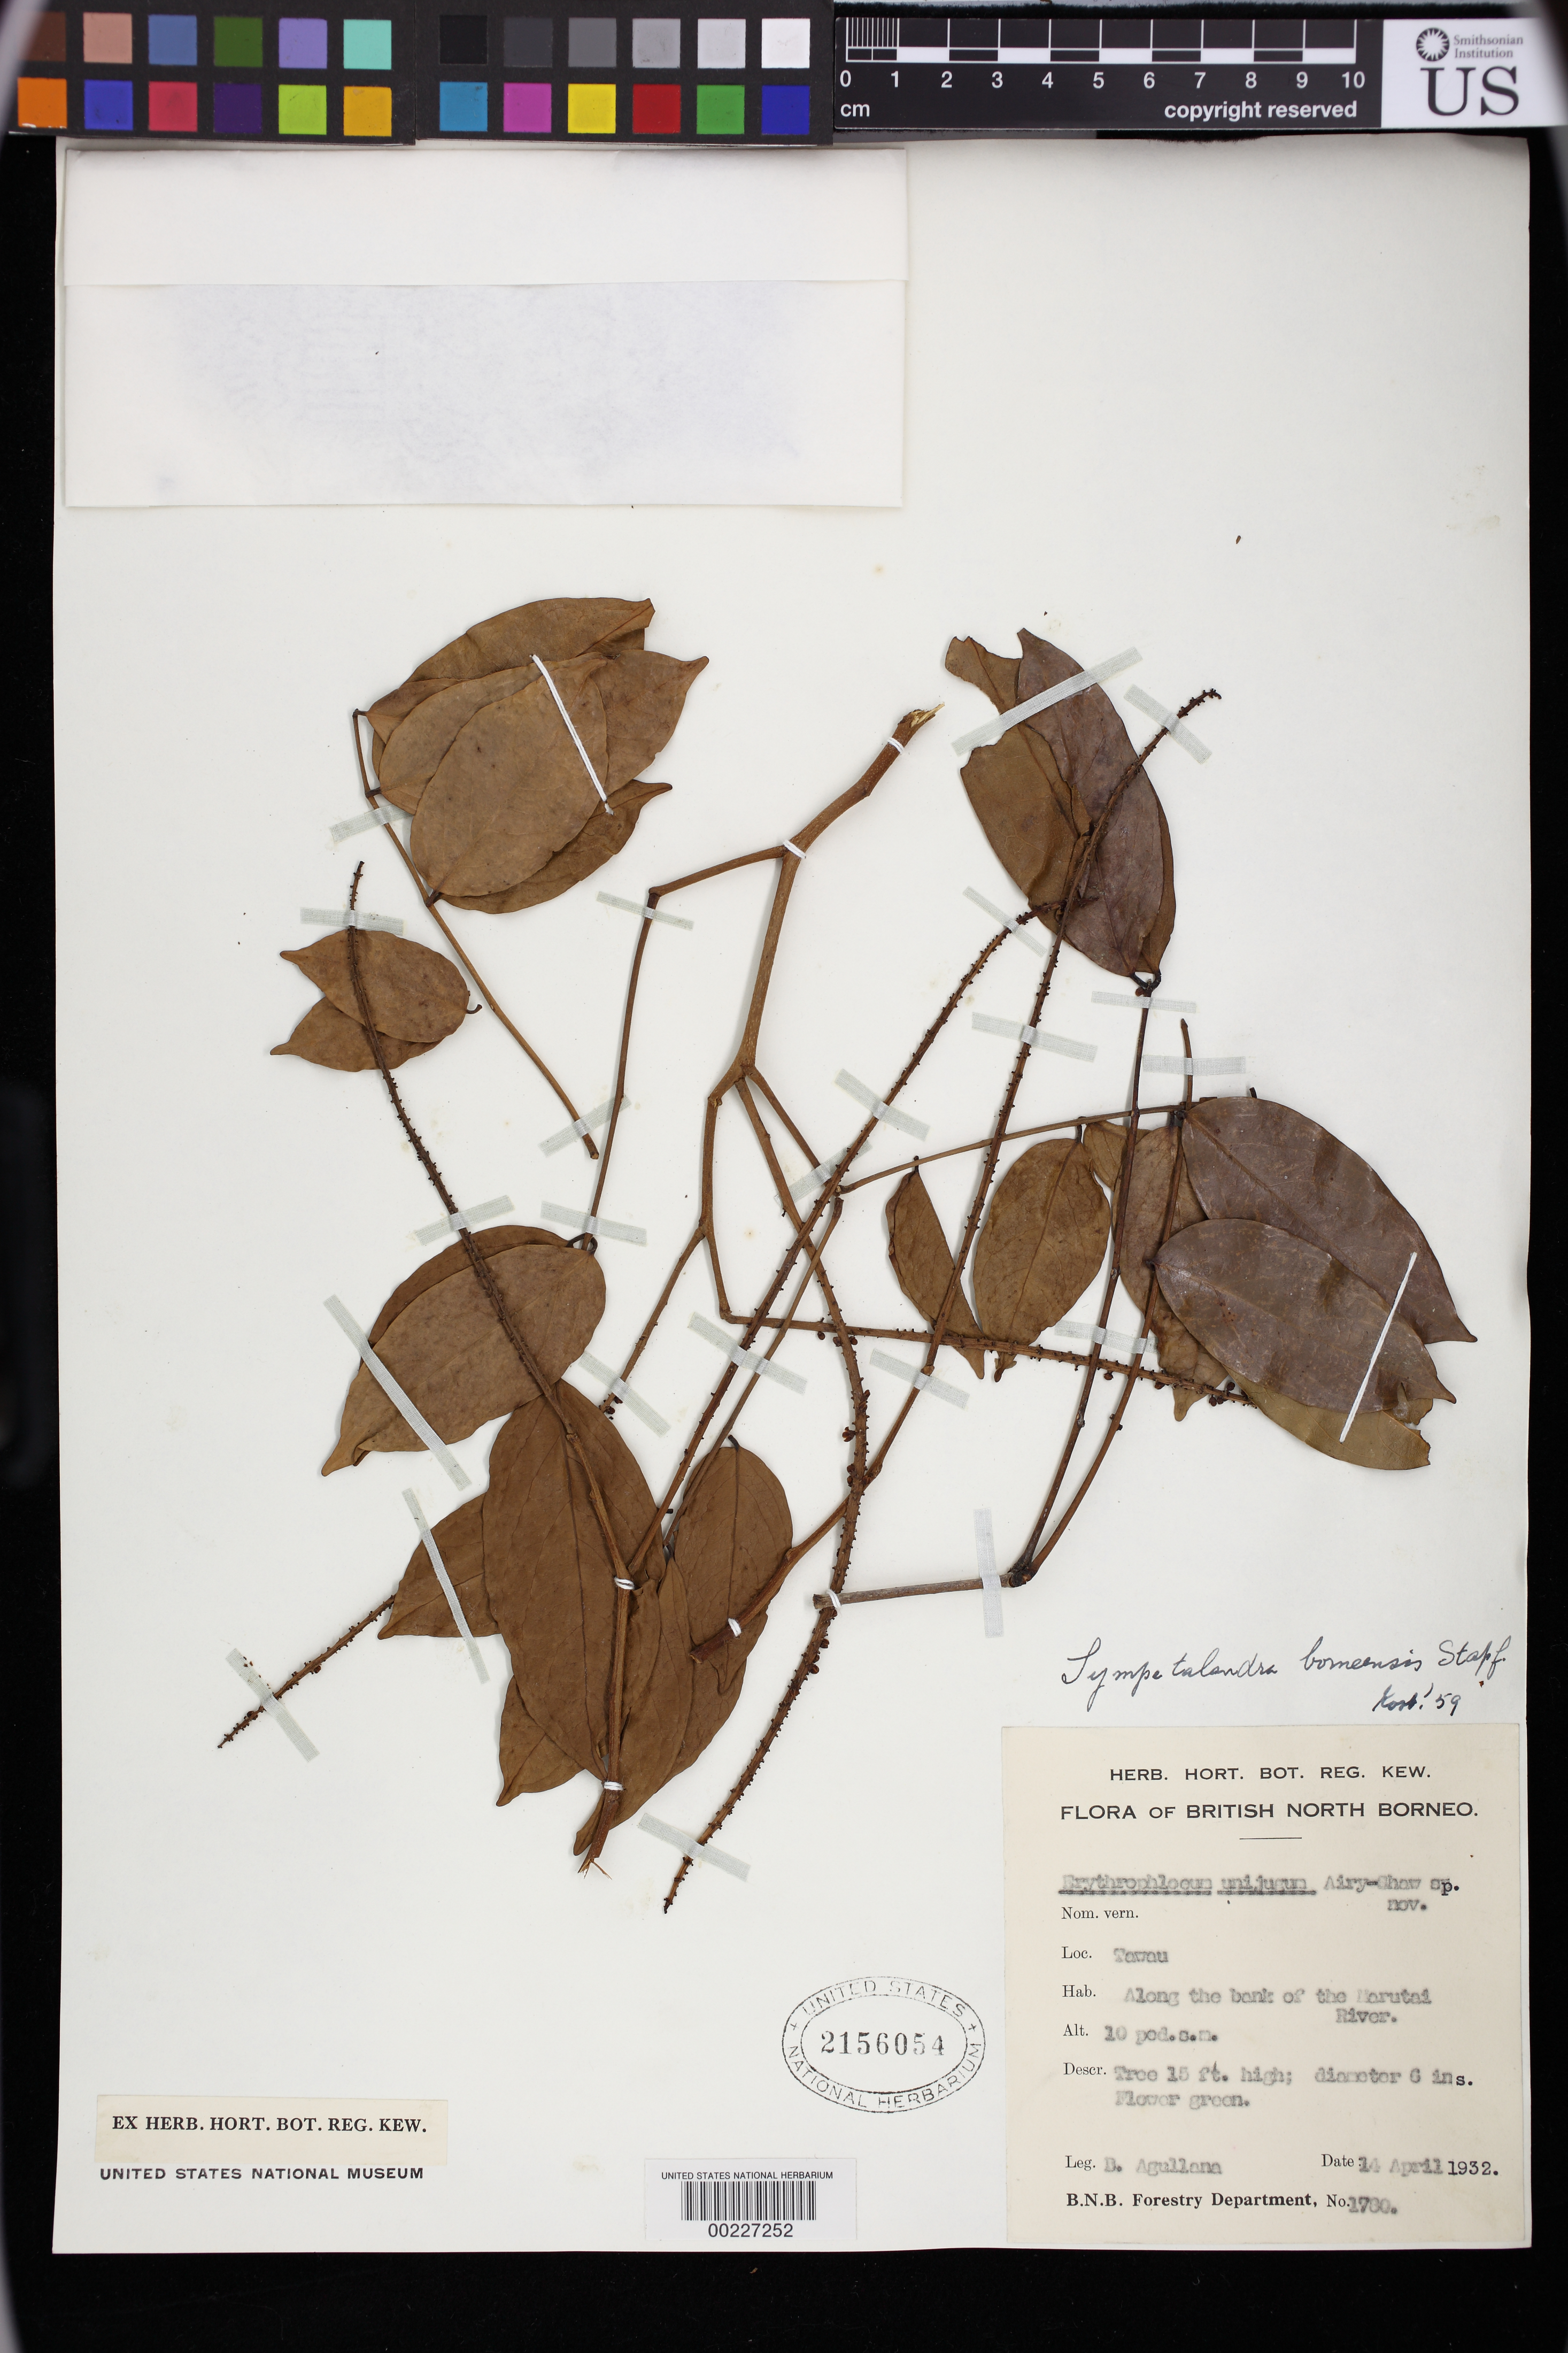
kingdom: Plantae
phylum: Tracheophyta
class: Magnoliopsida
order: Fabales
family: Fabaceae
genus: Sympetalandra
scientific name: Sympetalandra borneensis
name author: Stapf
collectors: B. Agullana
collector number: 1780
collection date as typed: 14 Apr 1932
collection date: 1932-04-14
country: Malaysia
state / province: Sabah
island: Borneo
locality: Tawau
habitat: Along bank of marutai river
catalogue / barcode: US 2156054